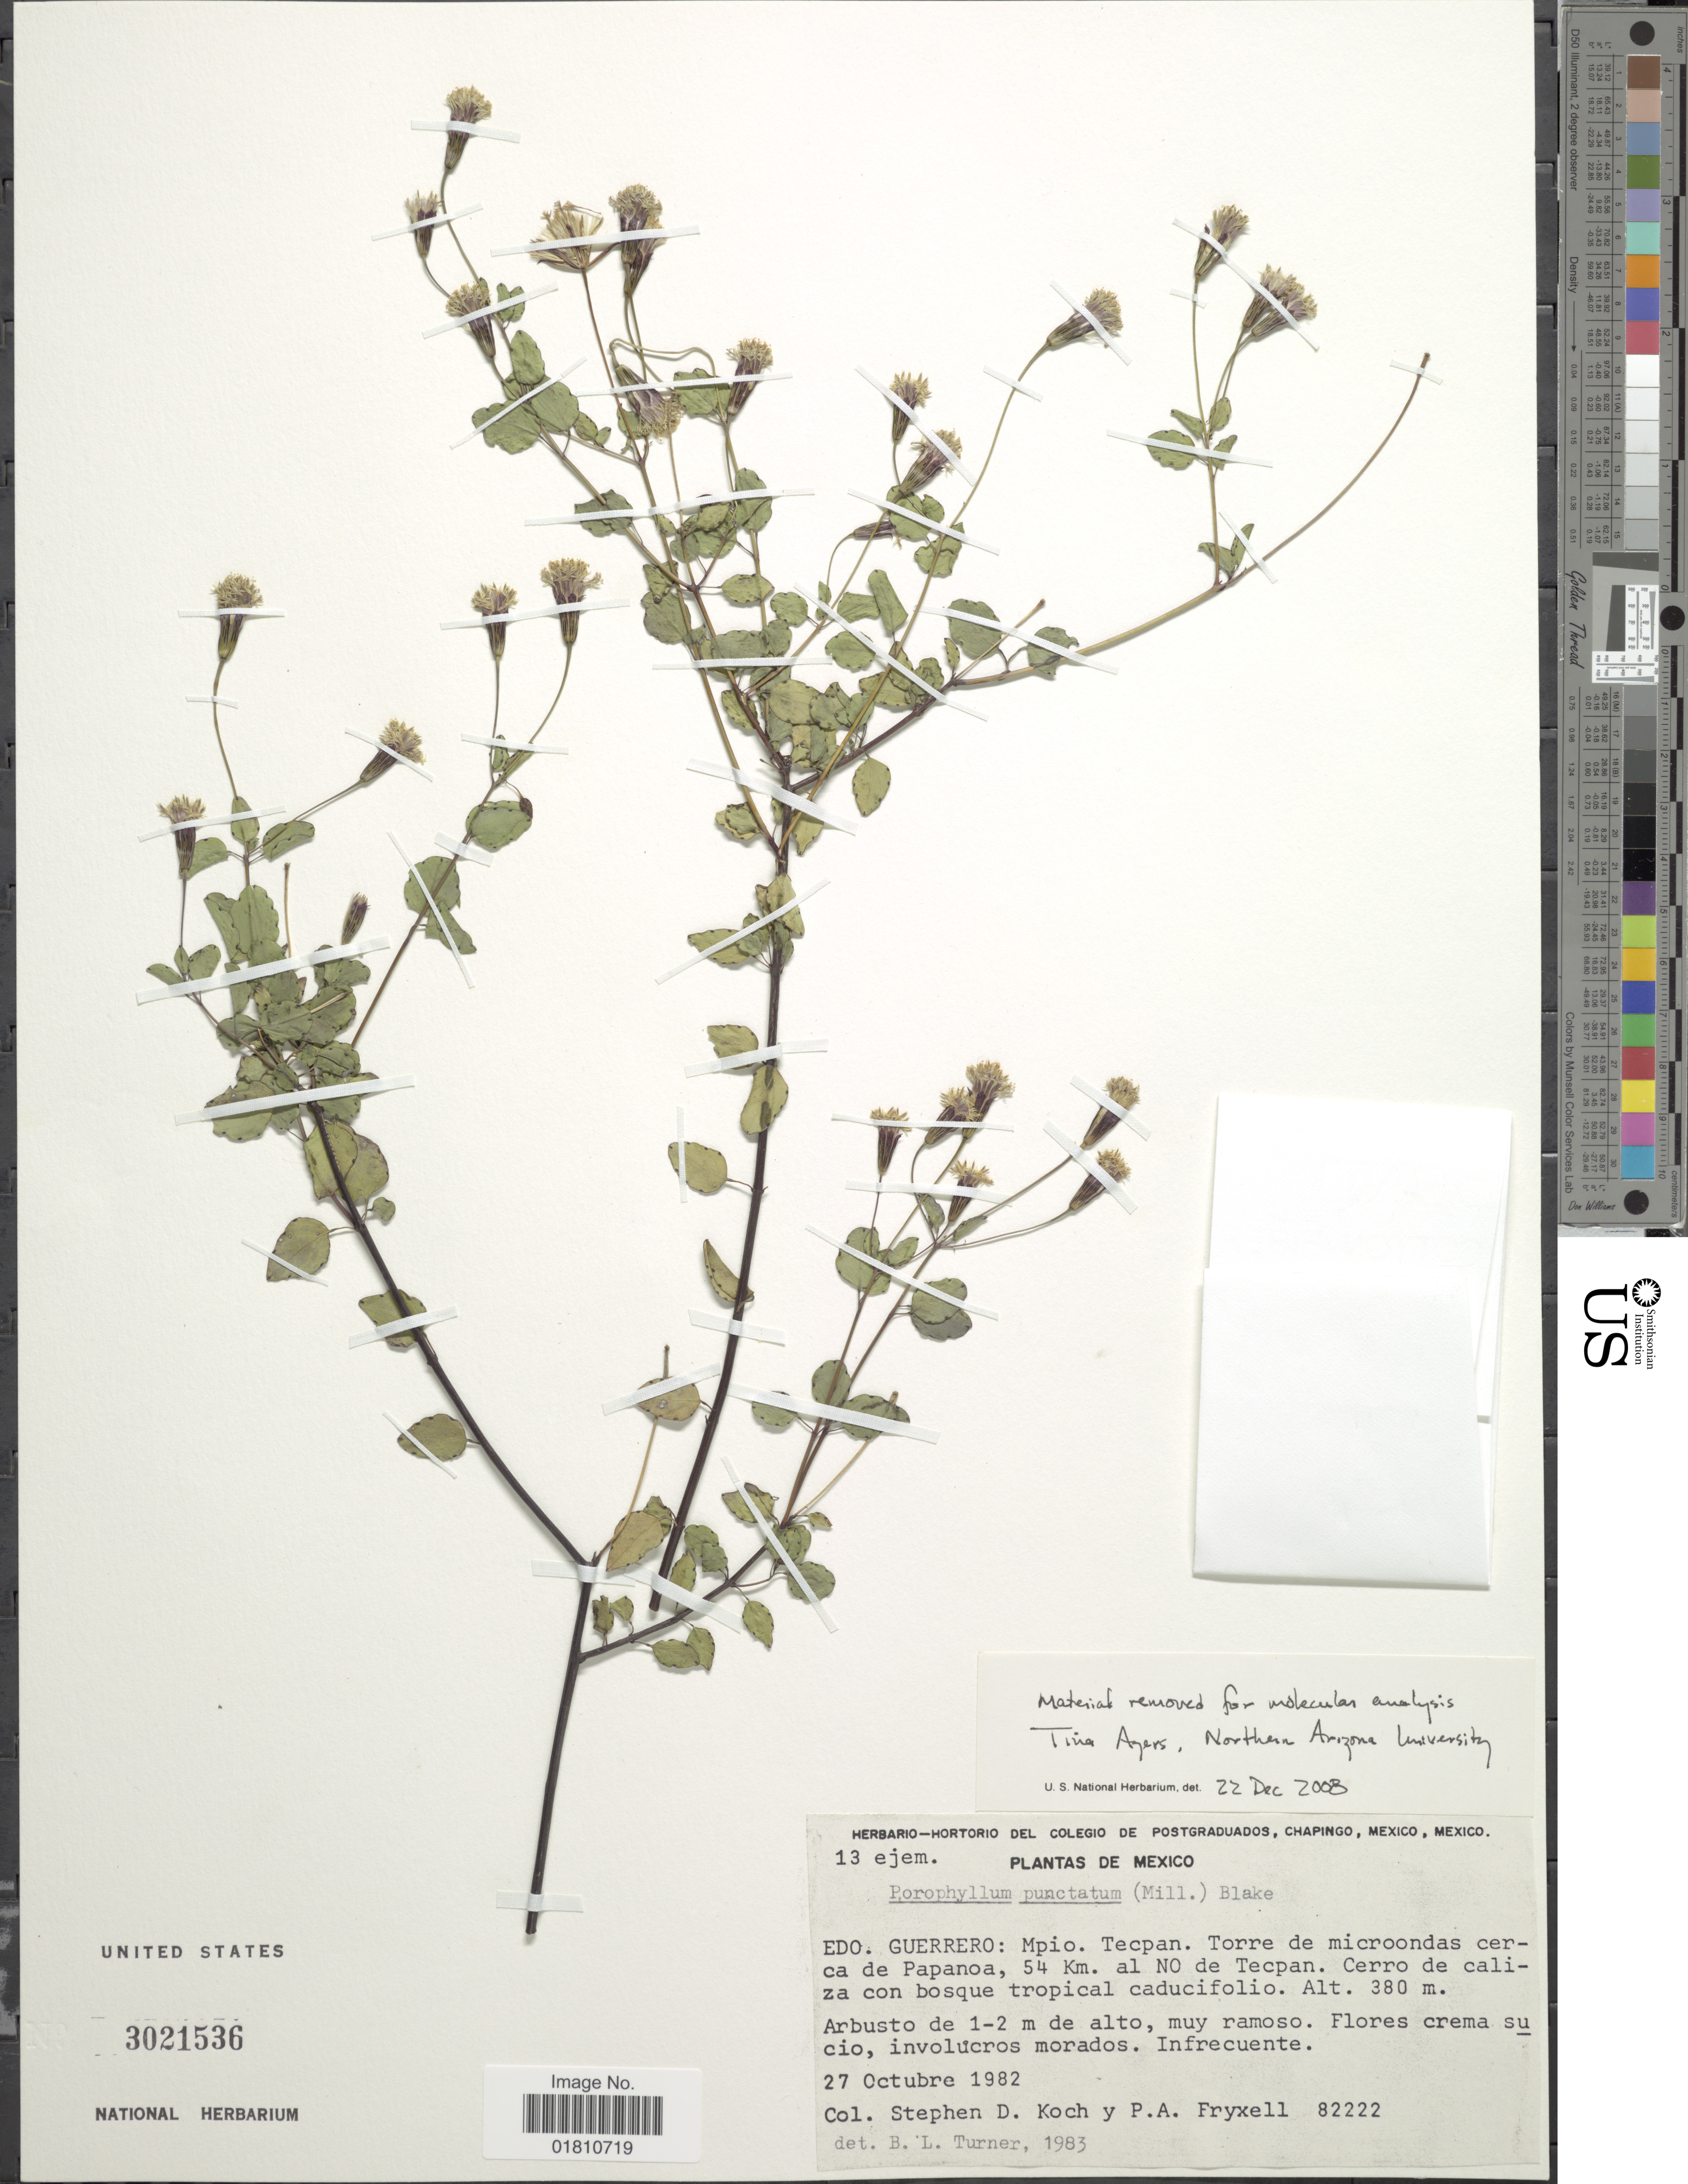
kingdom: Plantae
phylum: Tracheophyta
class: Magnoliopsida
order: Asterales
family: Asteraceae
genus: Porophyllum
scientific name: Porophyllum punctatum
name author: (Mill.) S.F. Blake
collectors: S. D. Koch & P. A. Fryxell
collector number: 82222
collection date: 1982-10-27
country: Mexico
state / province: Guerrero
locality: Mpio. Tecpan, torre de microondas cerca de Papanoa, 54 Km. al NO de Tecpan.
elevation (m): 380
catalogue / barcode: US 3021536